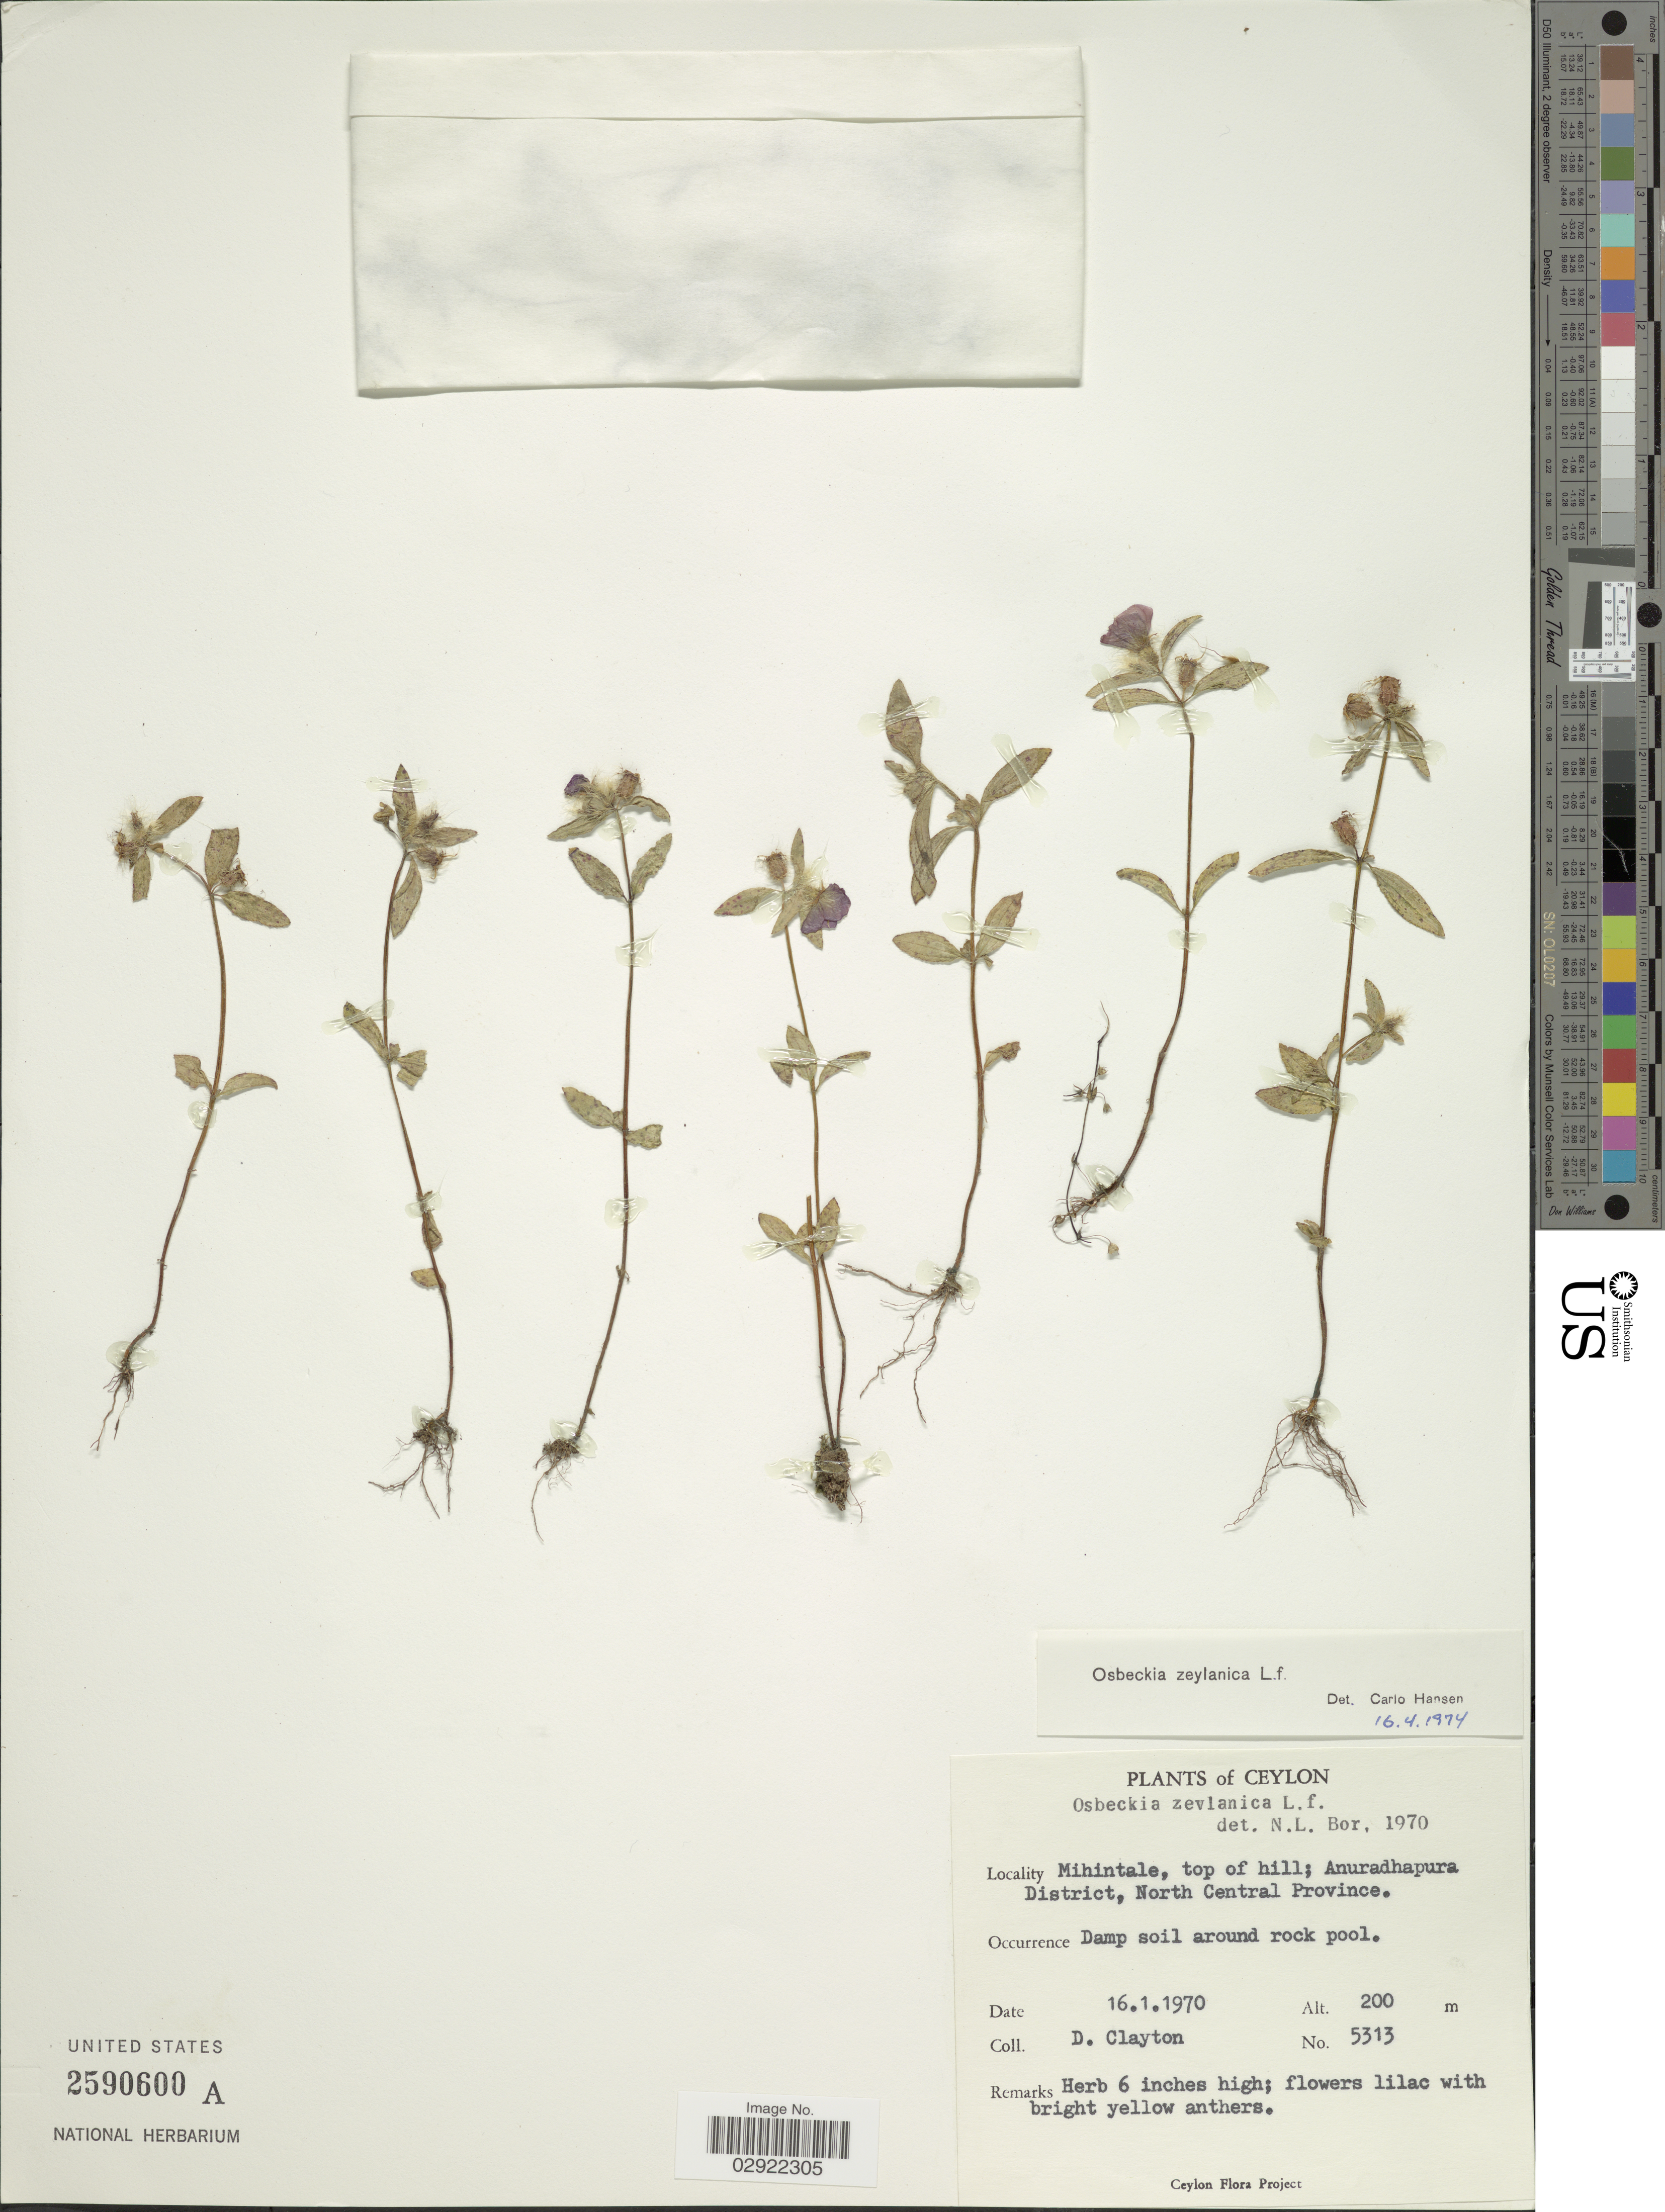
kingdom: Plantae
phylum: Tracheophyta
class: Magnoliopsida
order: Myrtales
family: Melastomataceae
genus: Osbeckia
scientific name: Osbeckia zeylanica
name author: Steud. ex Naudin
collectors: D. Clayton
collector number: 5313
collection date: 1970-01-16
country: Sri Lanka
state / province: North Central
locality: Ceylon. Mihintale, top of hill; Anuradhapura District.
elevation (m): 200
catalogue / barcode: US 2590600A